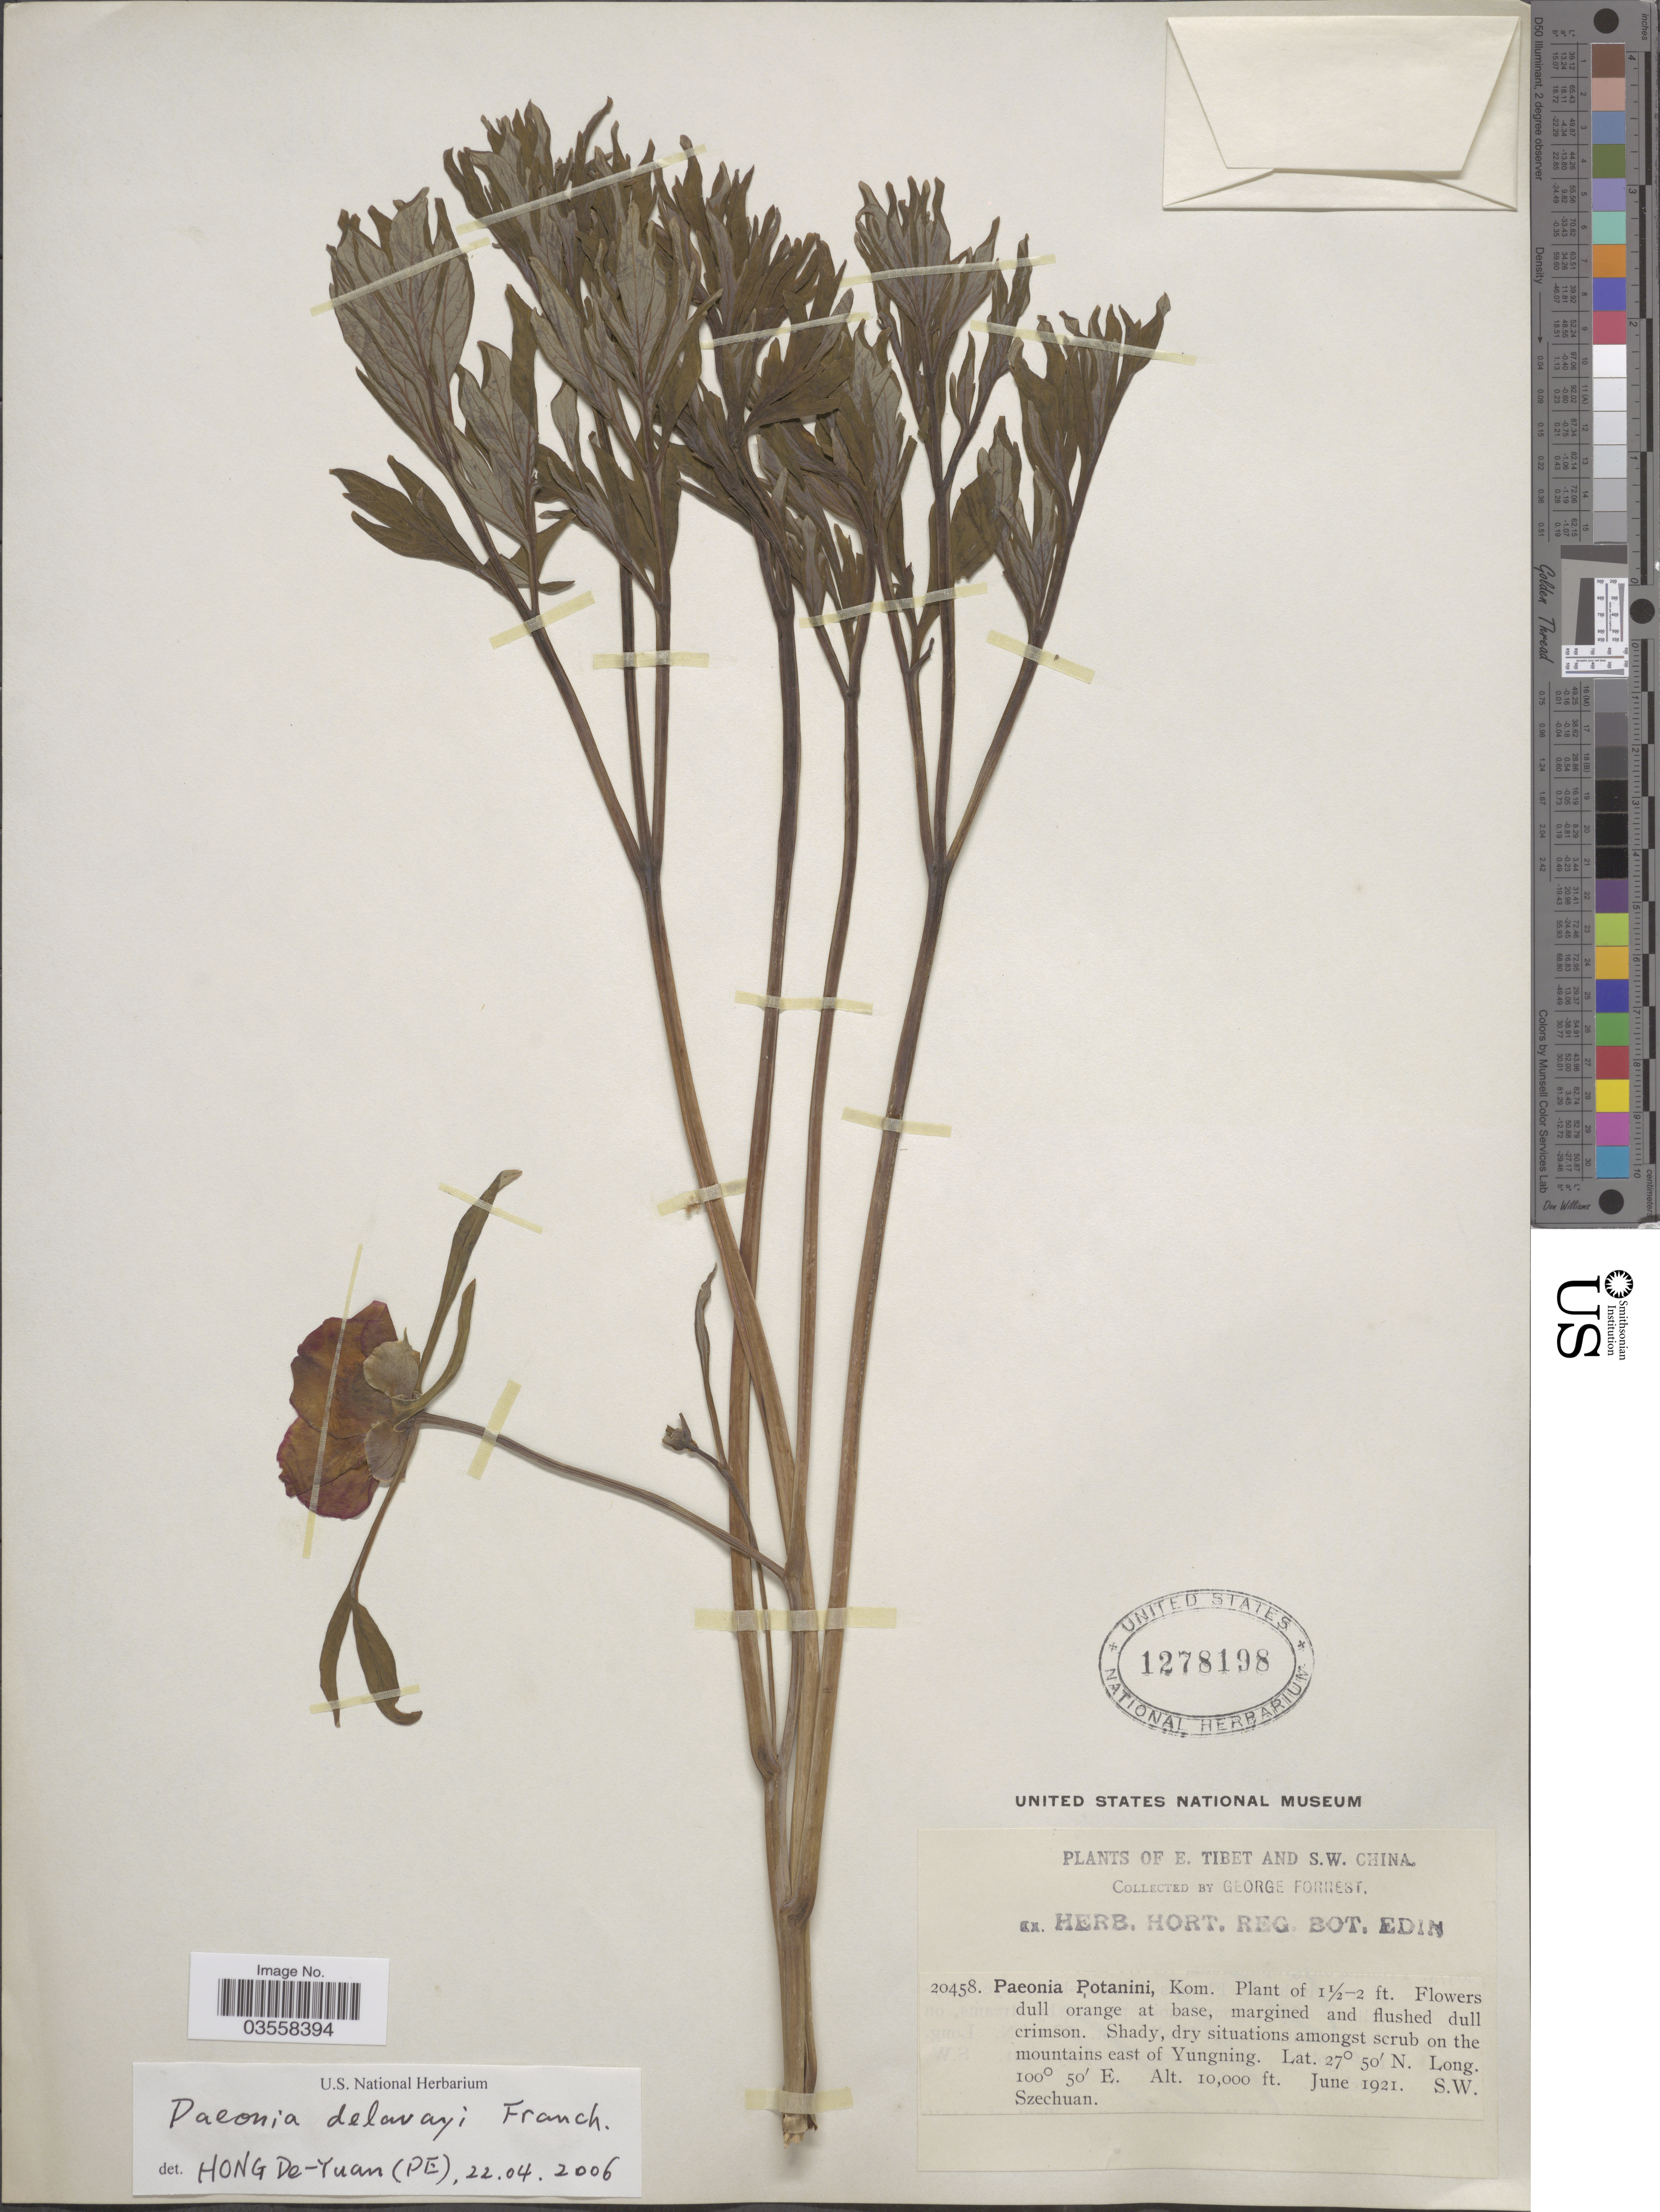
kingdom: Plantae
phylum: Tracheophyta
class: Magnoliopsida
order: Saxifragales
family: Paeoniaceae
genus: Paeonia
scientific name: Paeonia delavayi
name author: Franch.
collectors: G. Forrest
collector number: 20458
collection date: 1921-06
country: China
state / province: Sichuan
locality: S.W. China. On the mountains east of Yungning. S.W. Szechuan.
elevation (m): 3048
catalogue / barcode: US 1278198